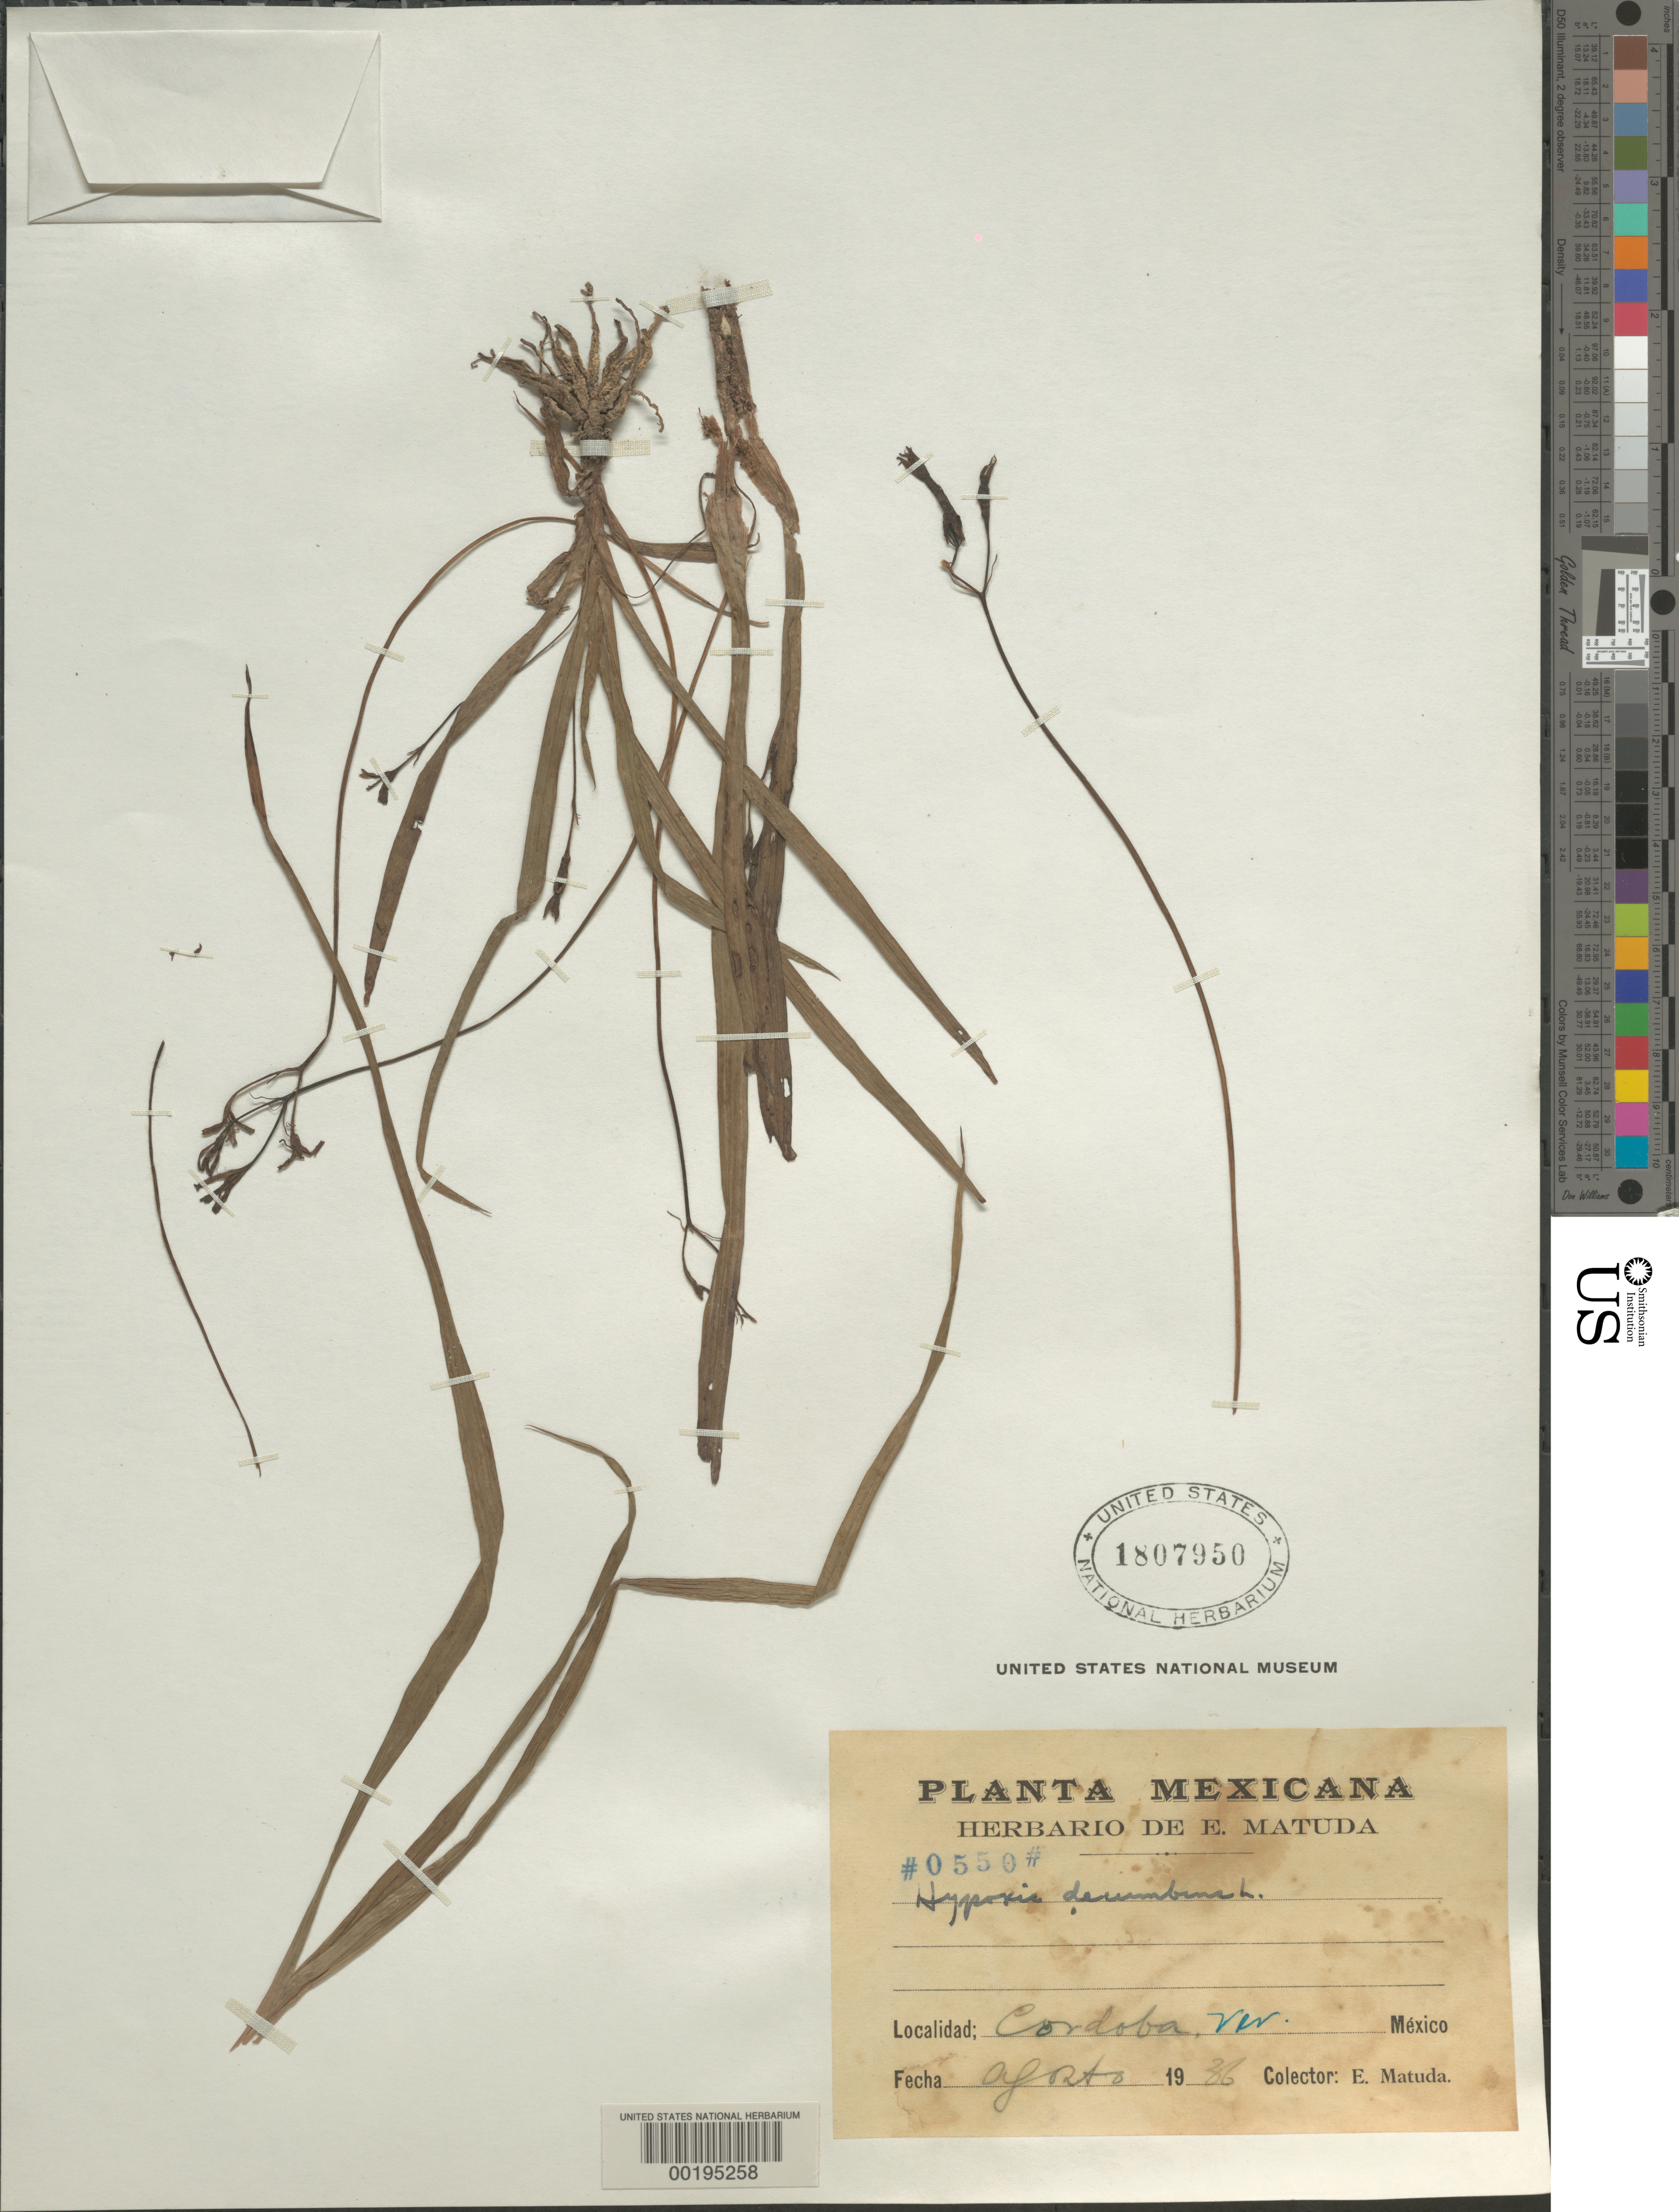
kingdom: Plantae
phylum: Tracheophyta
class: Liliopsida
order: Asparagales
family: Hypoxidaceae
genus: Hypoxis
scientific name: Hypoxis decumbens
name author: L.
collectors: E. Matuda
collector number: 550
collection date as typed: Aug 1936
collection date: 1936-08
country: Mexico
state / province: Veracruz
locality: Córdoba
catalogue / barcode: US 1807950